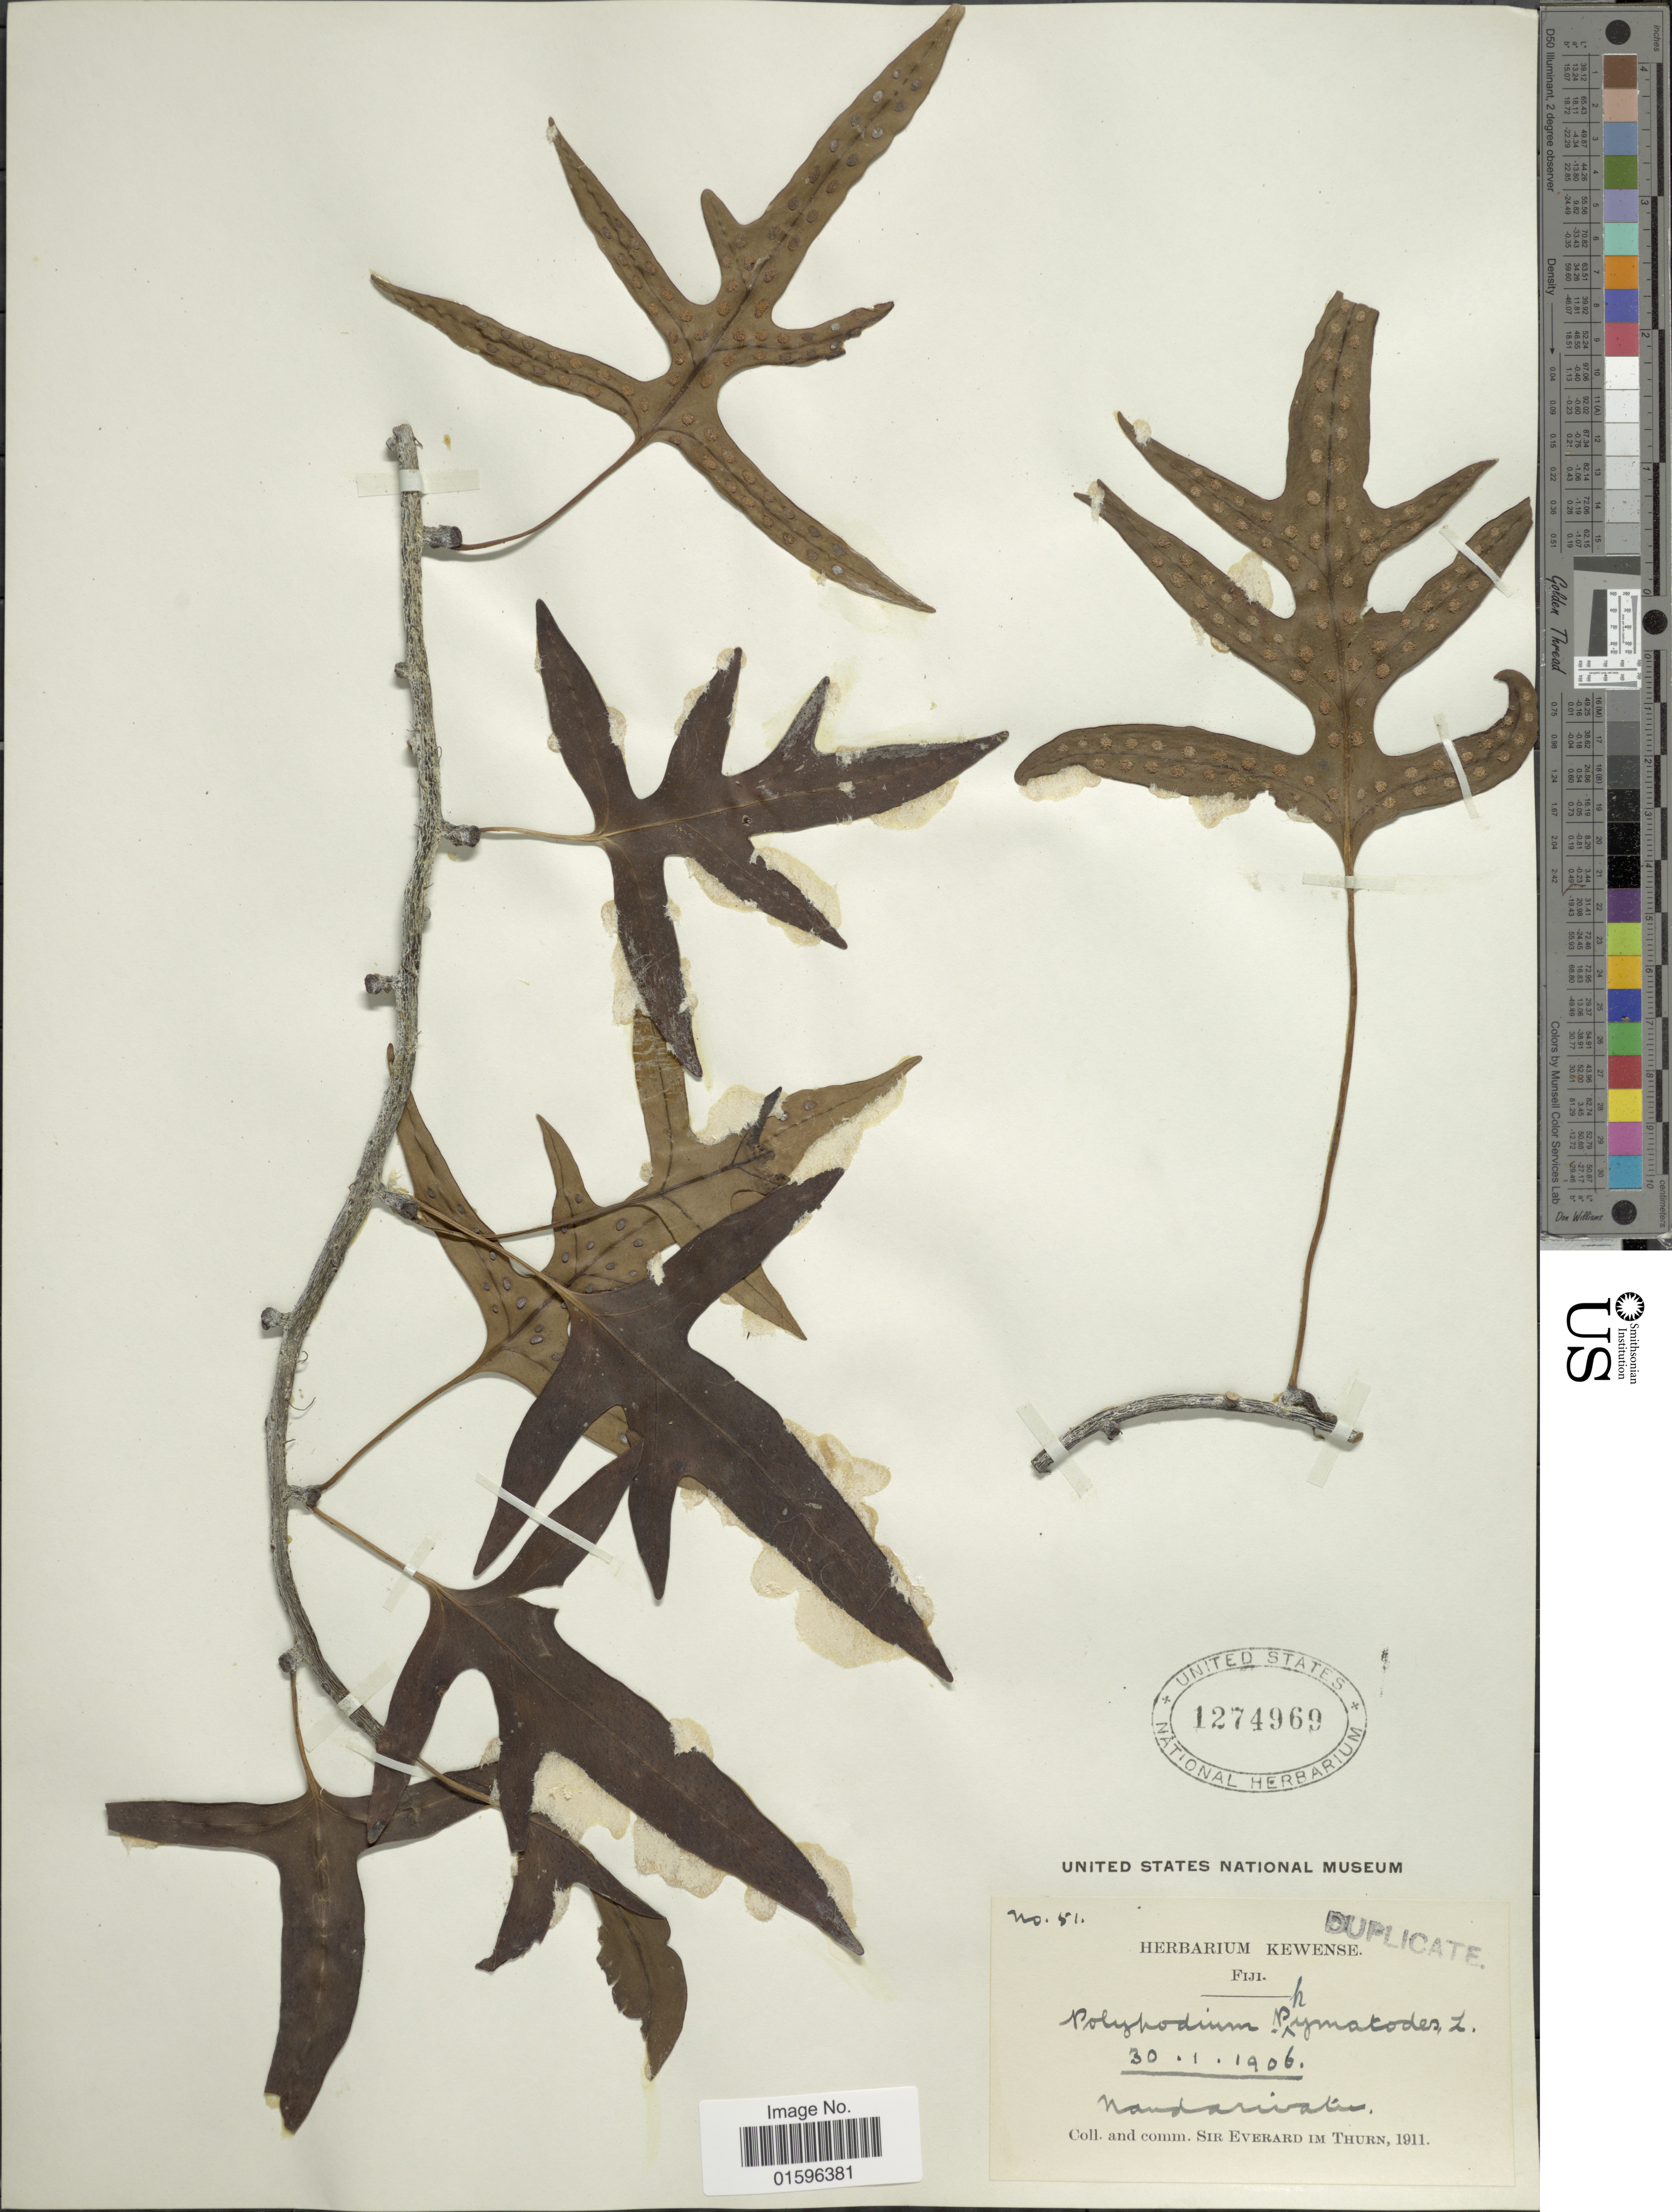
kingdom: Plantae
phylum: Tracheophyta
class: Polypodiopsida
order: Polypodiales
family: Polypodiaceae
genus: Polypodium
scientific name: Polypodium scolopendria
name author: Burm. f.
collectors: E. F. im Thurn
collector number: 51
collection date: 1906-01-30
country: Fiji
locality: Fiji, Nandarivatu [interpreted]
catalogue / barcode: US 1274969